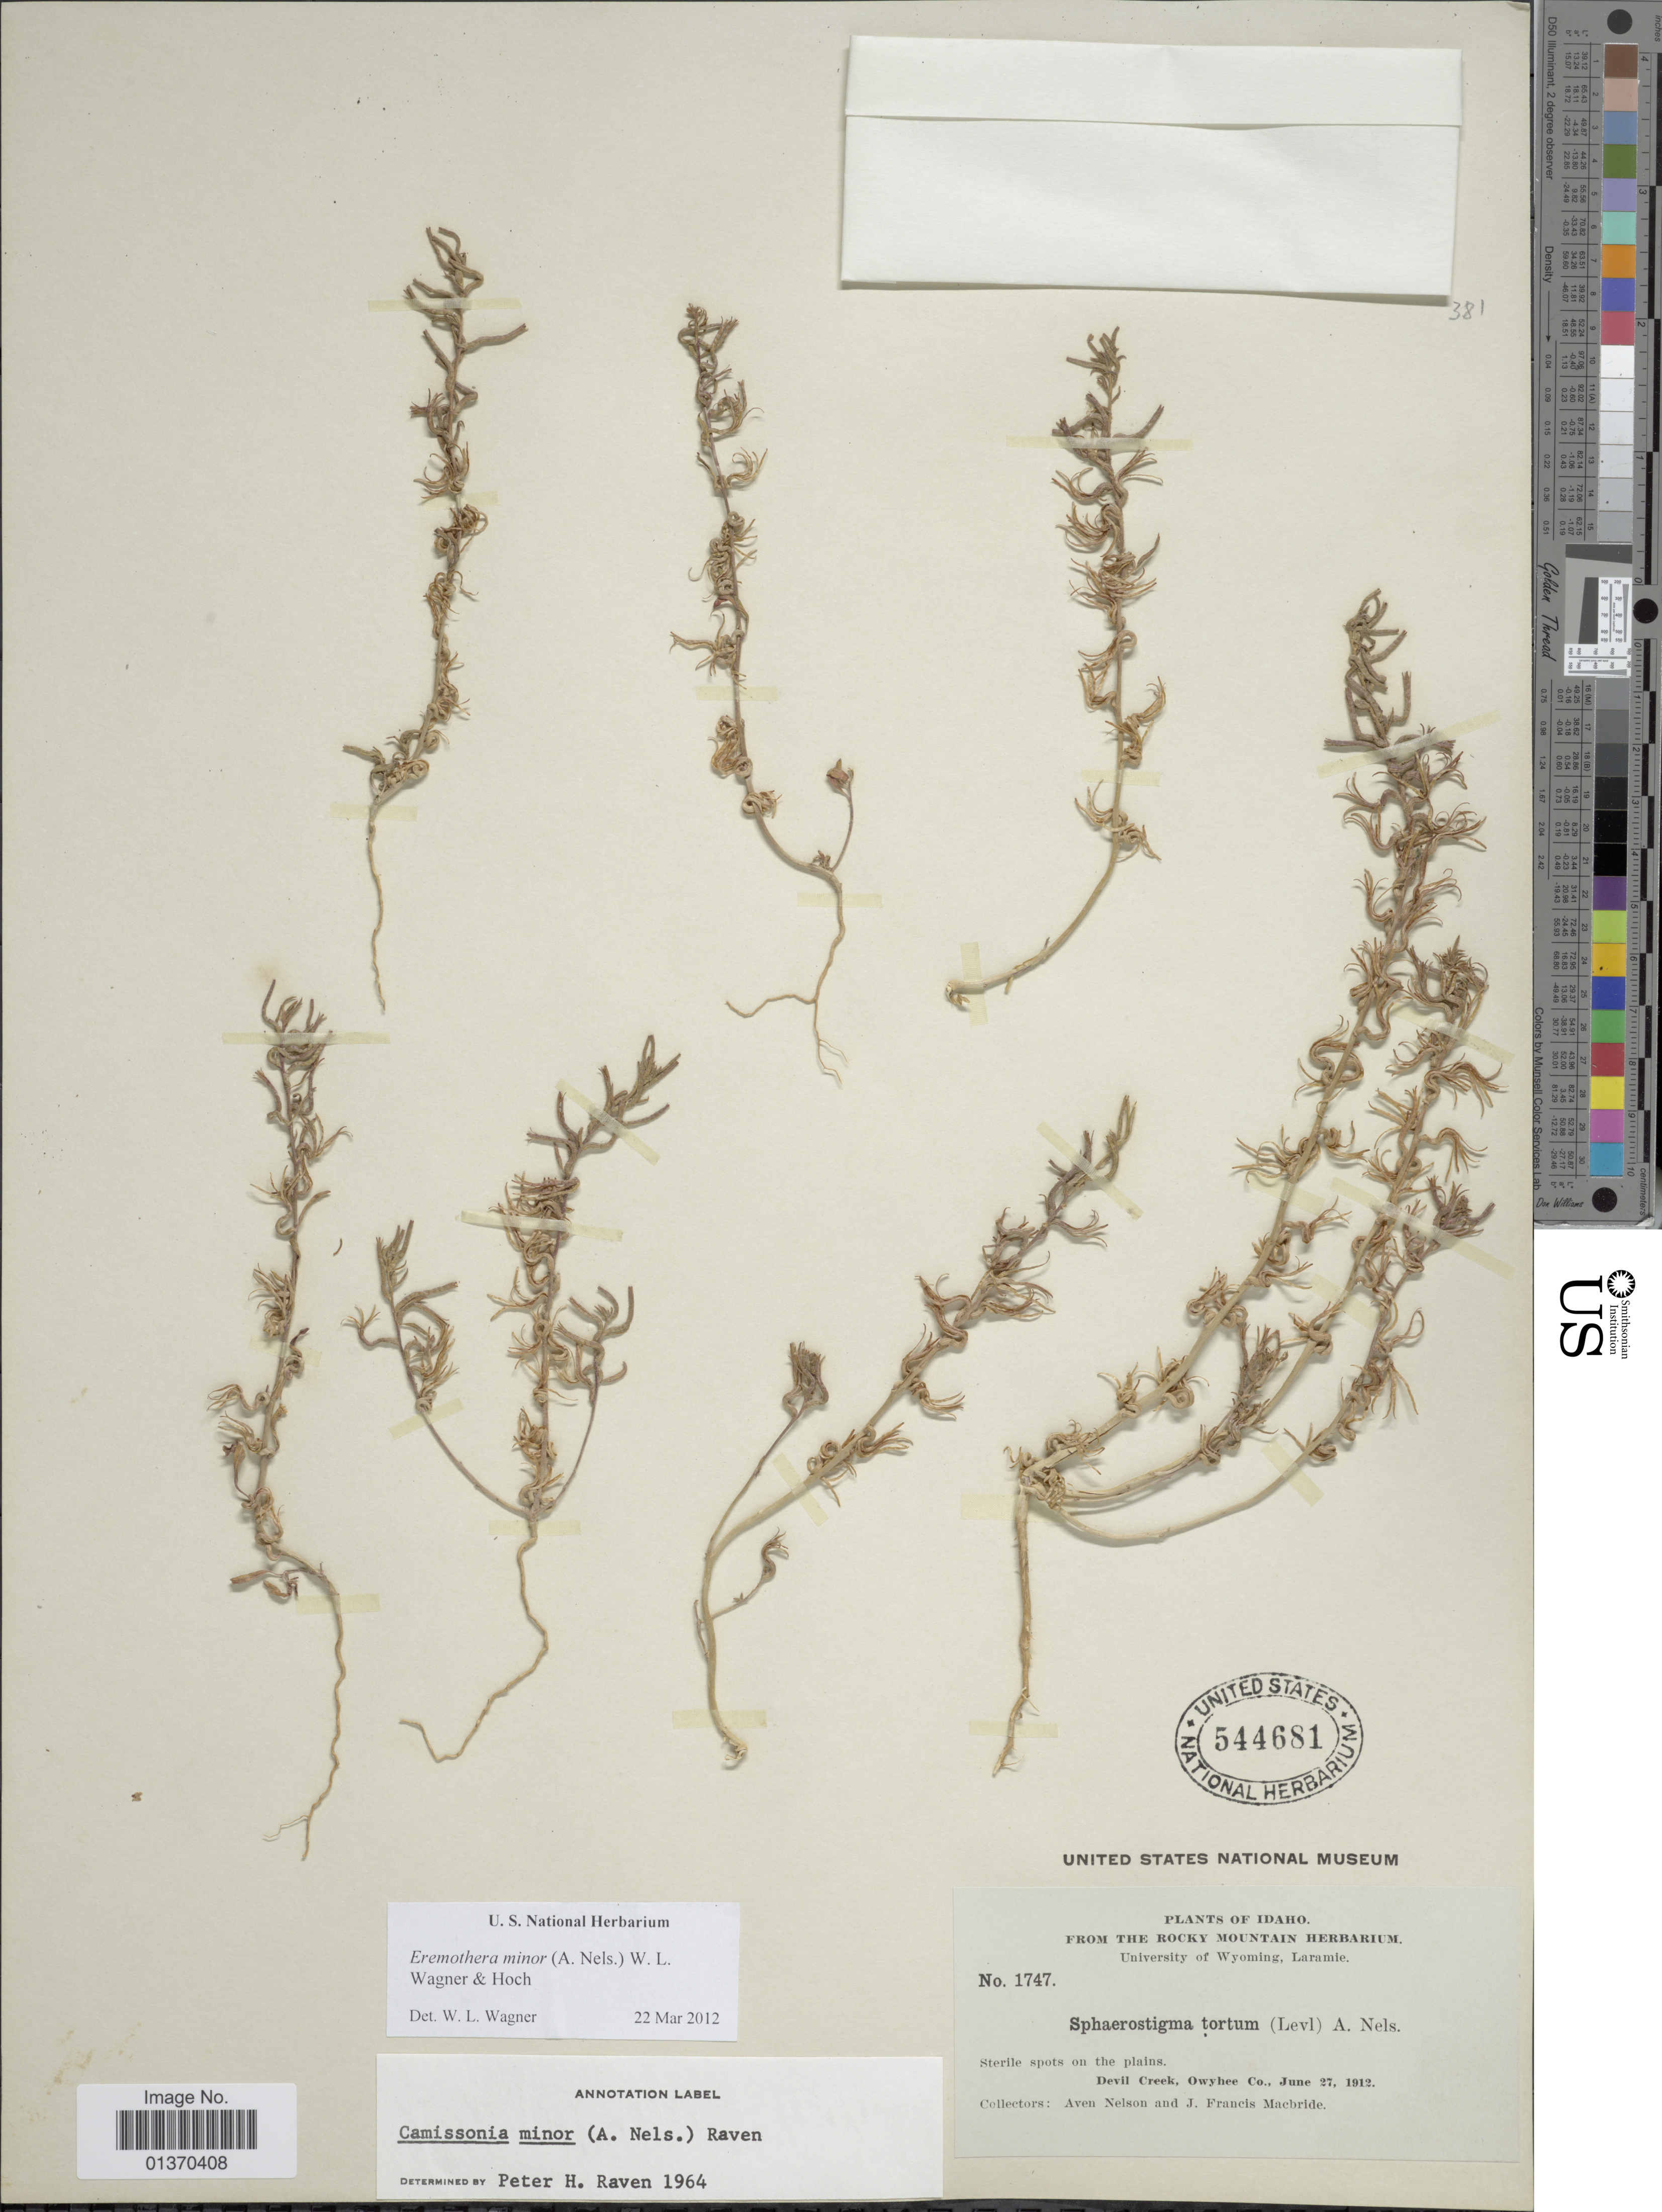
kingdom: Plantae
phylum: Tracheophyta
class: Magnoliopsida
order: Myrtales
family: Onagraceae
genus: Eremothera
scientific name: Eremothera minor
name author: (A. Nelson) W.L. Wagner & Hoch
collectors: A. Nelson & J. F. Macbride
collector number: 1747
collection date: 1912-06-27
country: United States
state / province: Idaho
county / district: Owyhee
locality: Devil Creek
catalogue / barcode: US 544681